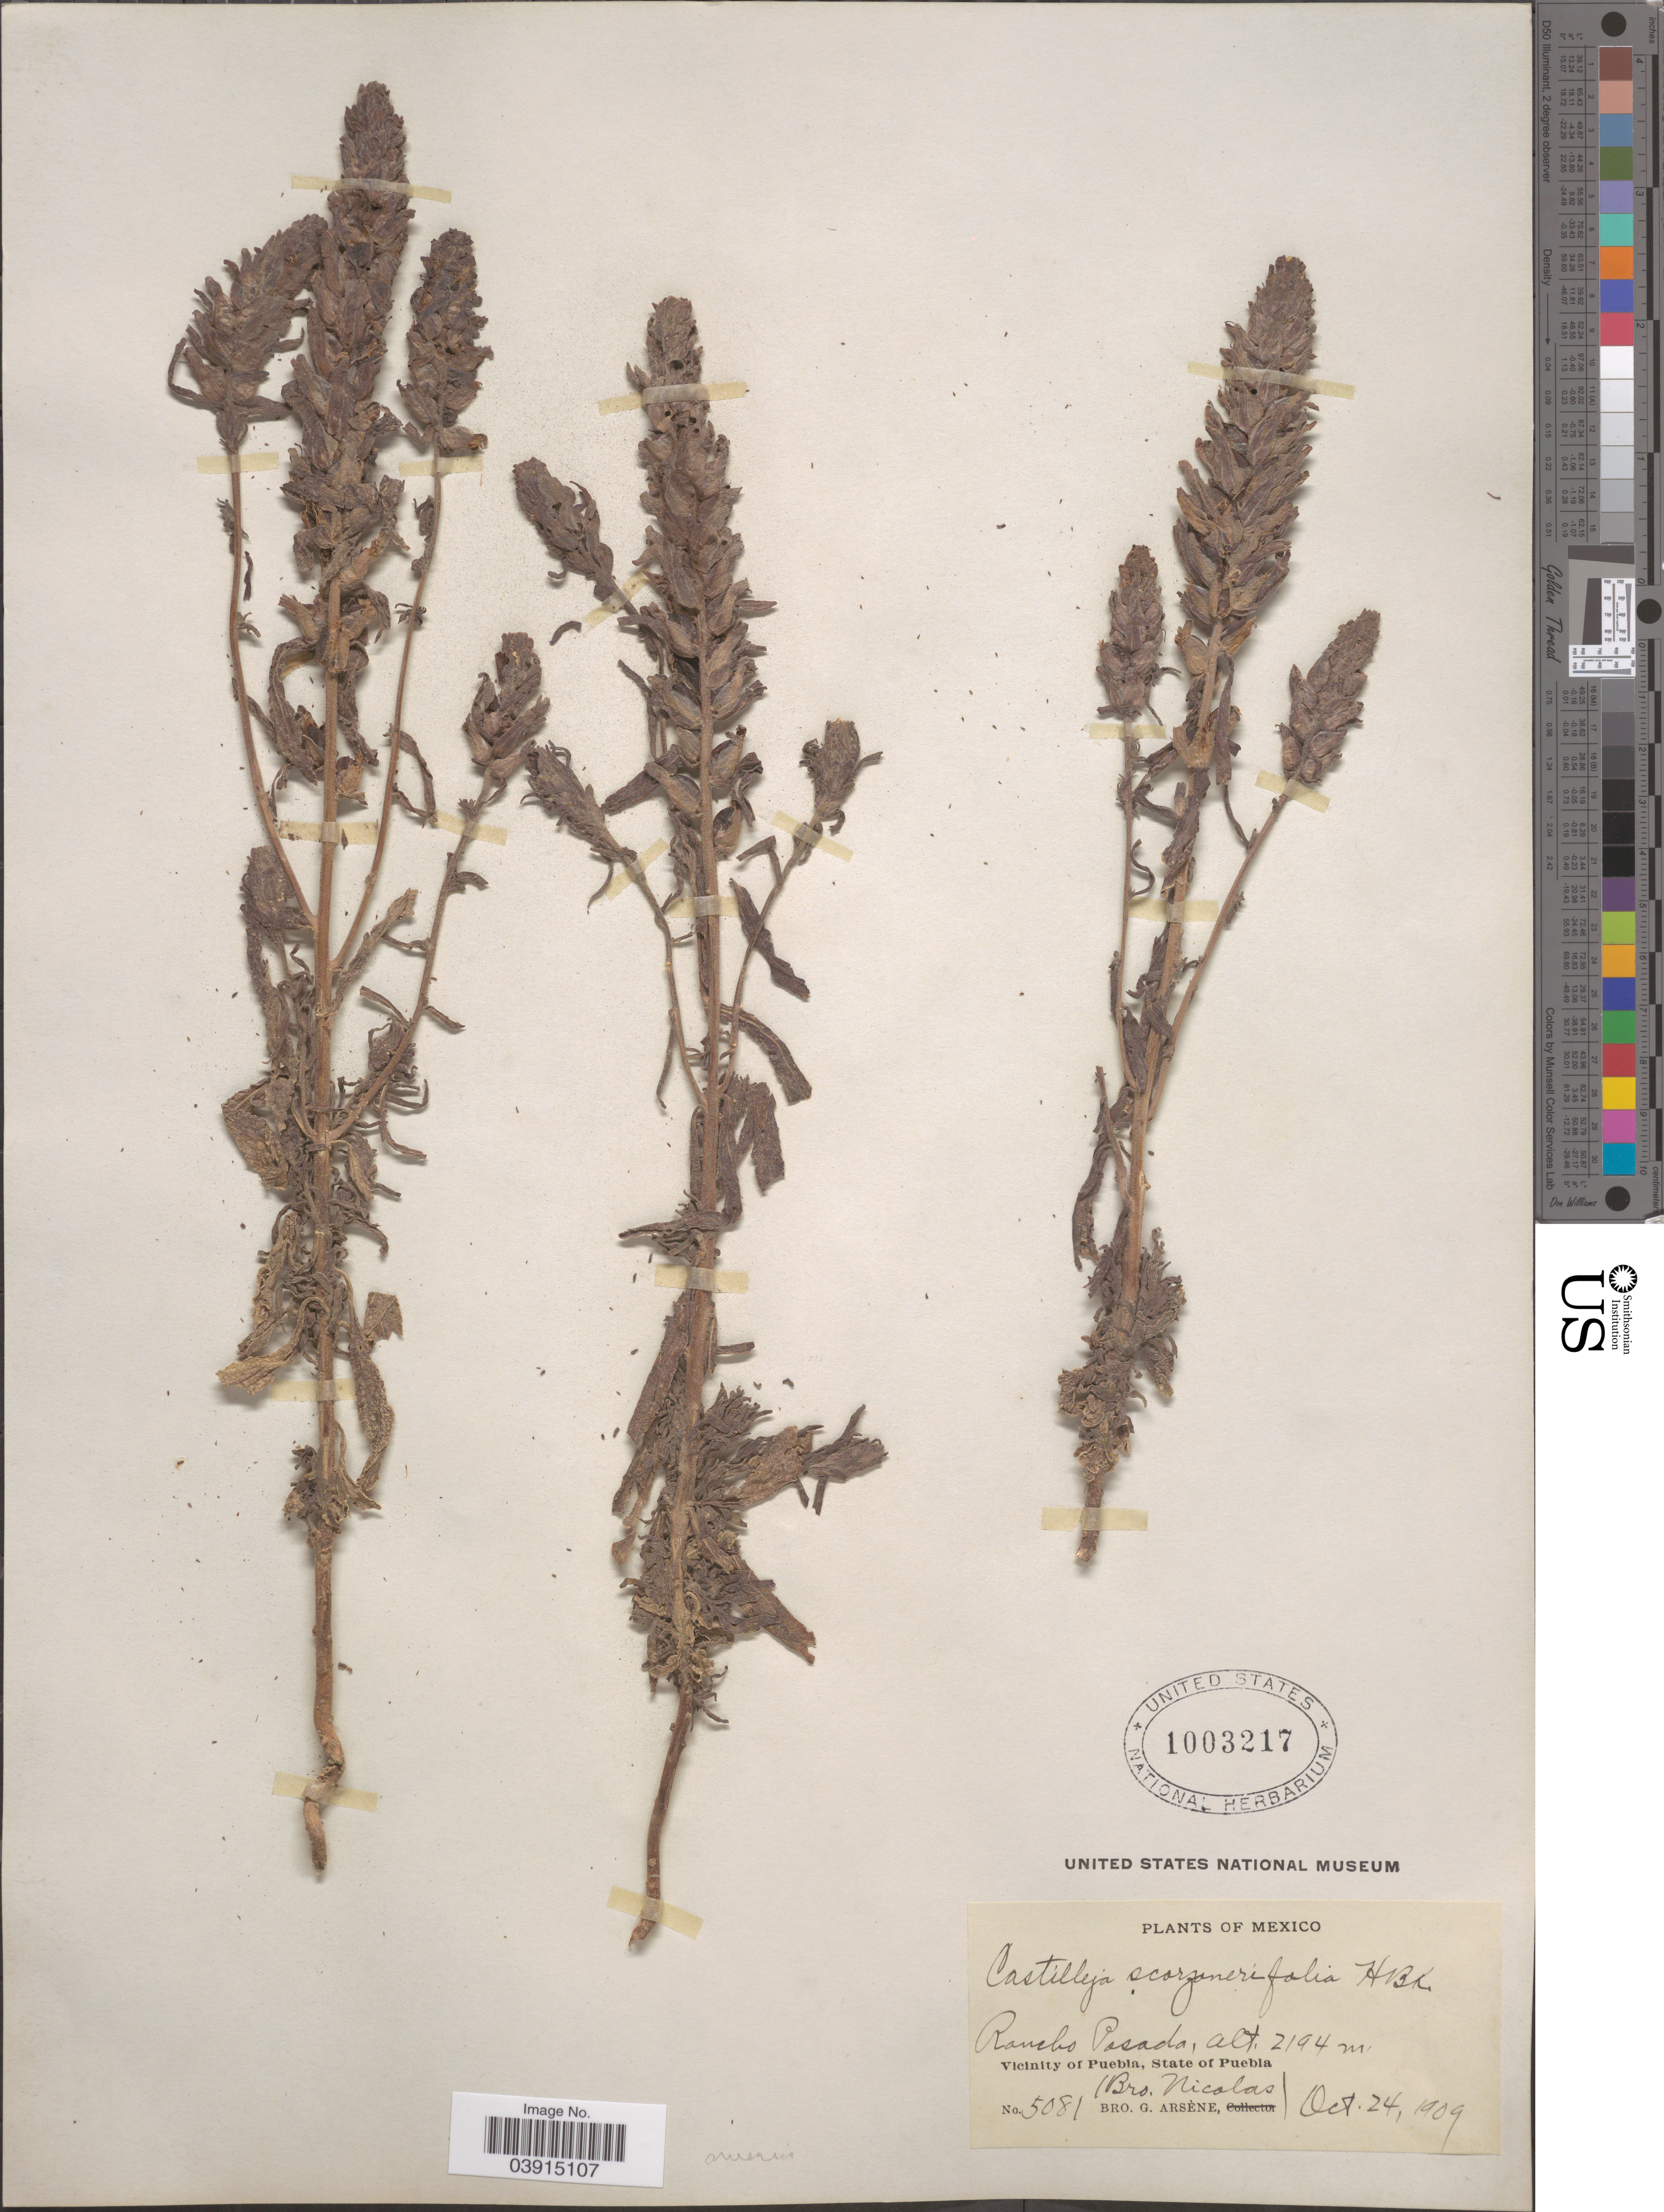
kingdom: Plantae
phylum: Tracheophyta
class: Magnoliopsida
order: Lamiales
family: Orobanchaceae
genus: Castilleja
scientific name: Castilleja arvensis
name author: Schltdl. & Cham.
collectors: Bro. G. Arsène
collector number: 5081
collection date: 1909-10-24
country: Mexico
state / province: Puebla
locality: Rancho Posada, Vicinity of Puebla.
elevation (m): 2194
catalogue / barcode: US 1003217